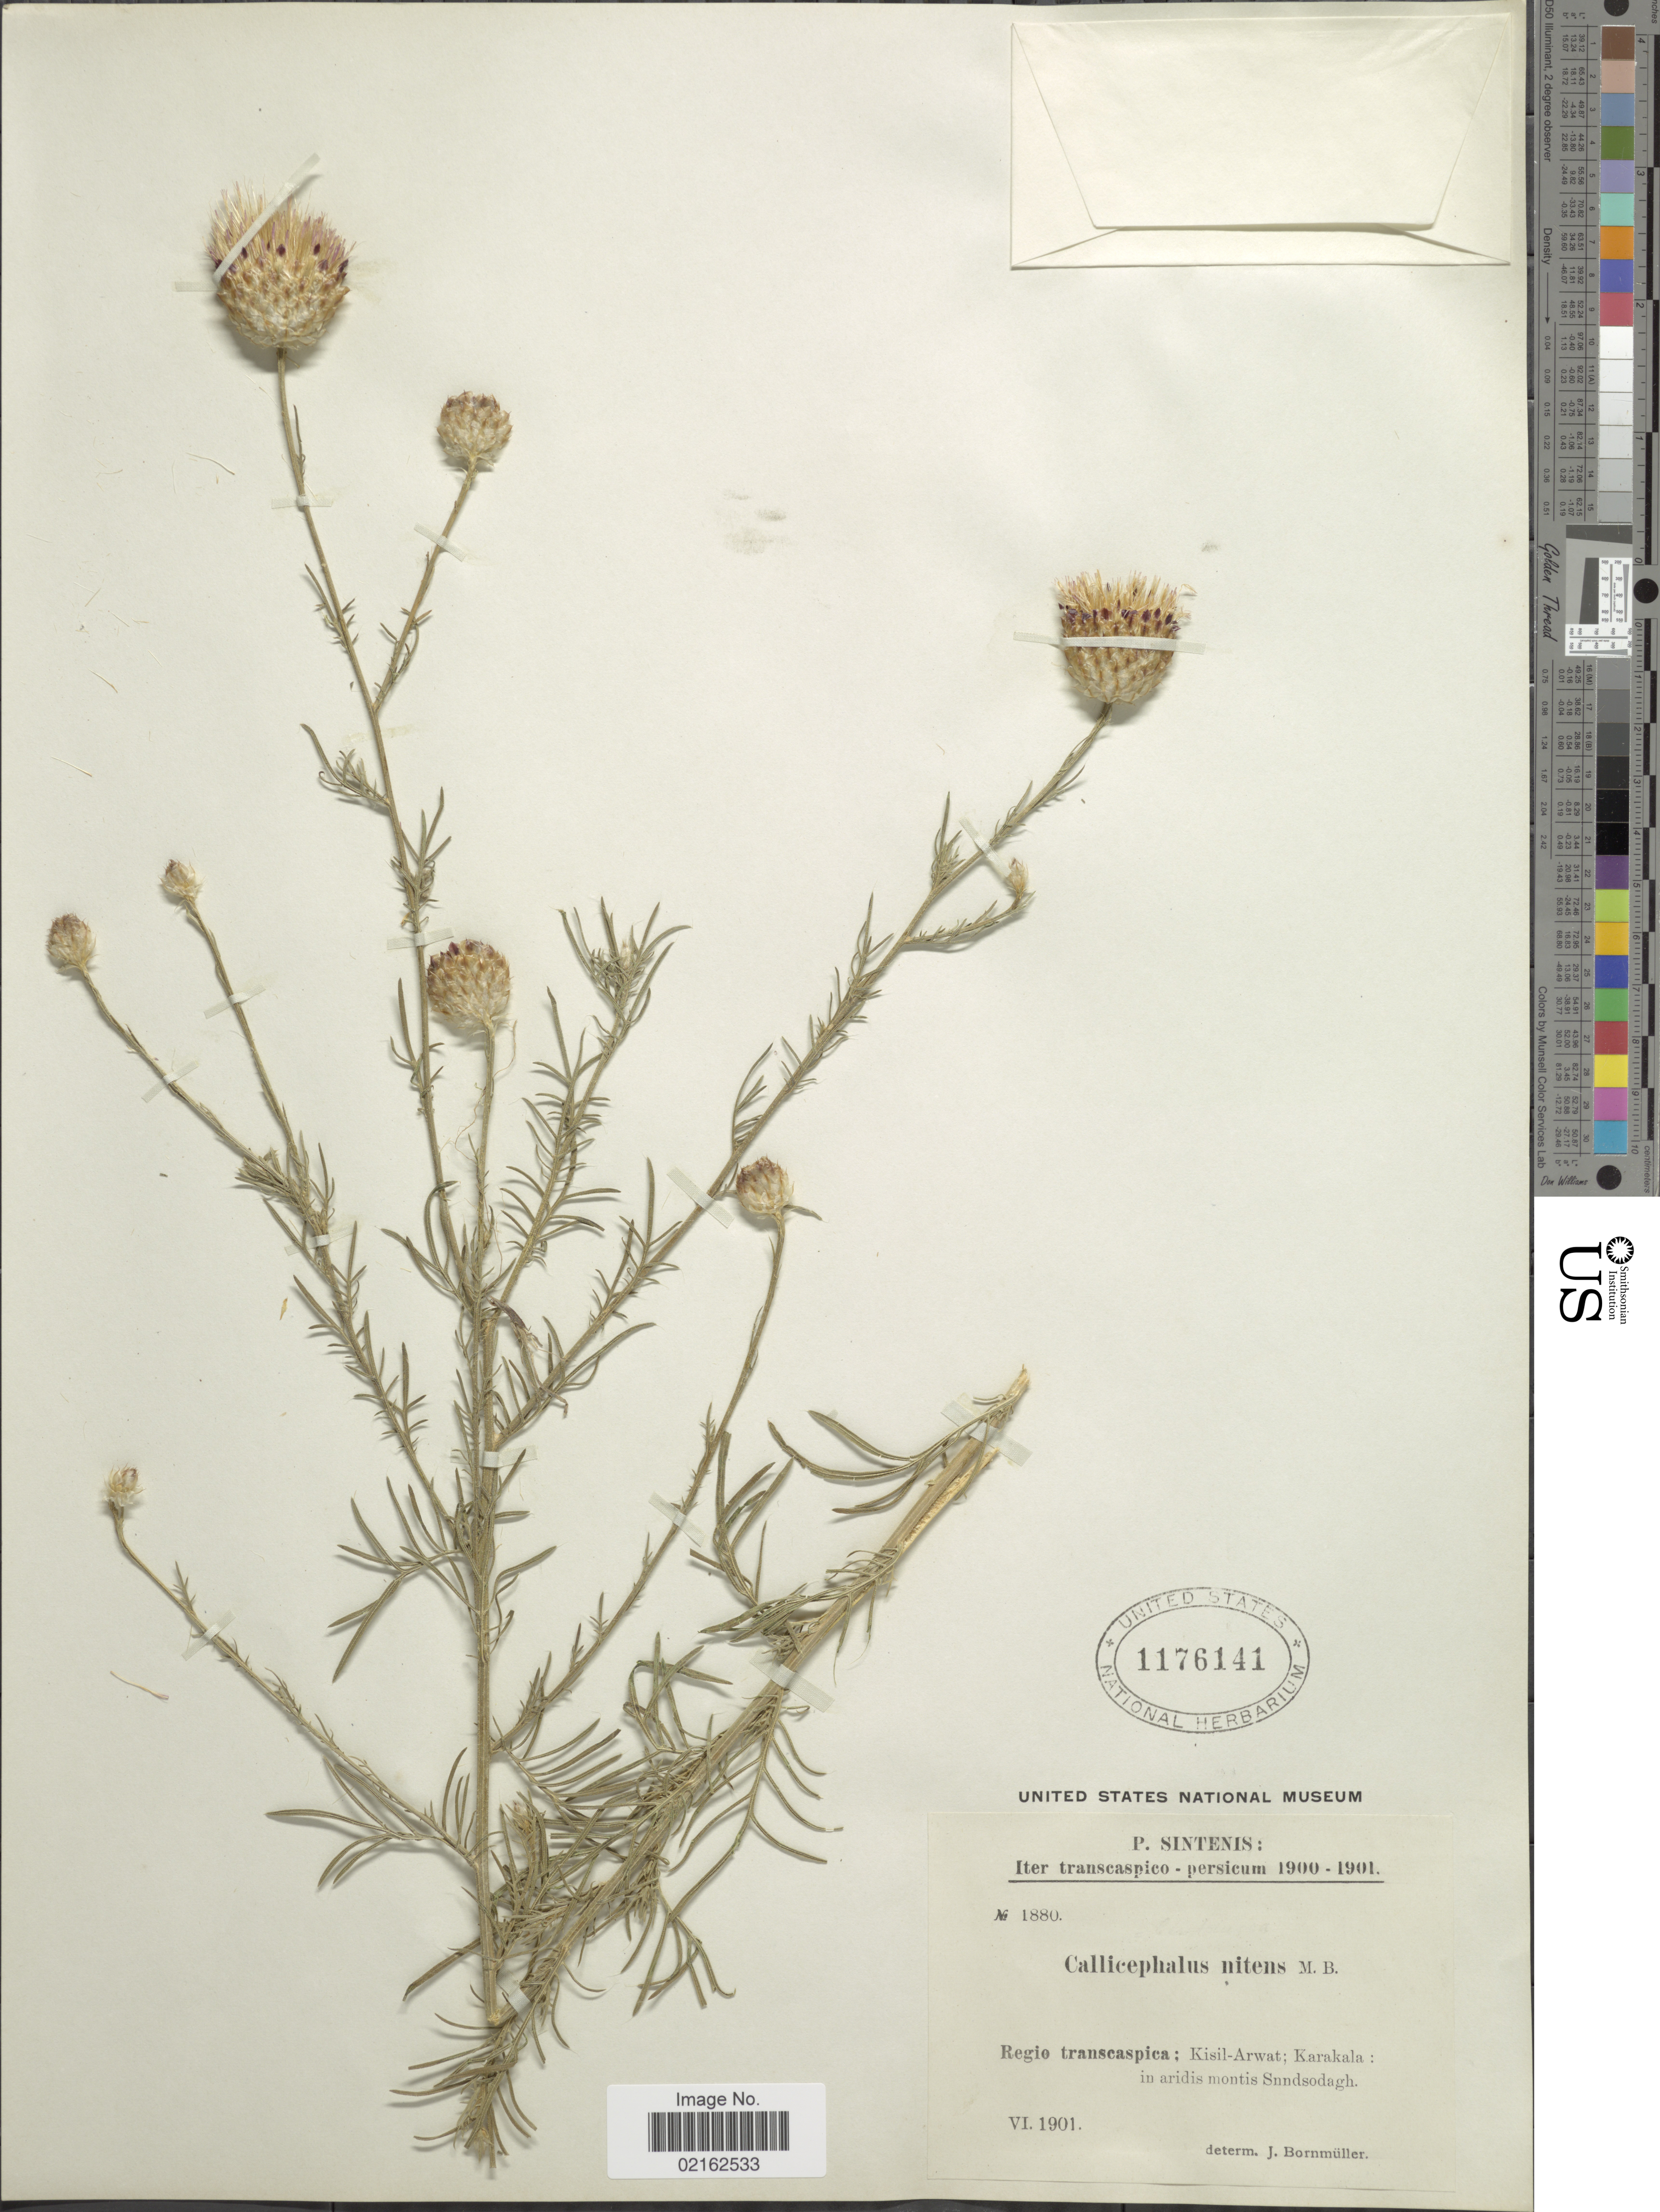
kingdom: Plantae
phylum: Tracheophyta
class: Magnoliopsida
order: Asterales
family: Asteraceae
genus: Callicephalus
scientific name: Callicephalus nitens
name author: (M. Bieb. ex M. Bieb.) C.A. Mey.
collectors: P. Sintenis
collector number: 1880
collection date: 1901-06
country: Turkmenistan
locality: Transcaspico-persicum, Regio transcaspica, Kisil-Arwat, Karakala, montis Sundsodagh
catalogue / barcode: US 1176141